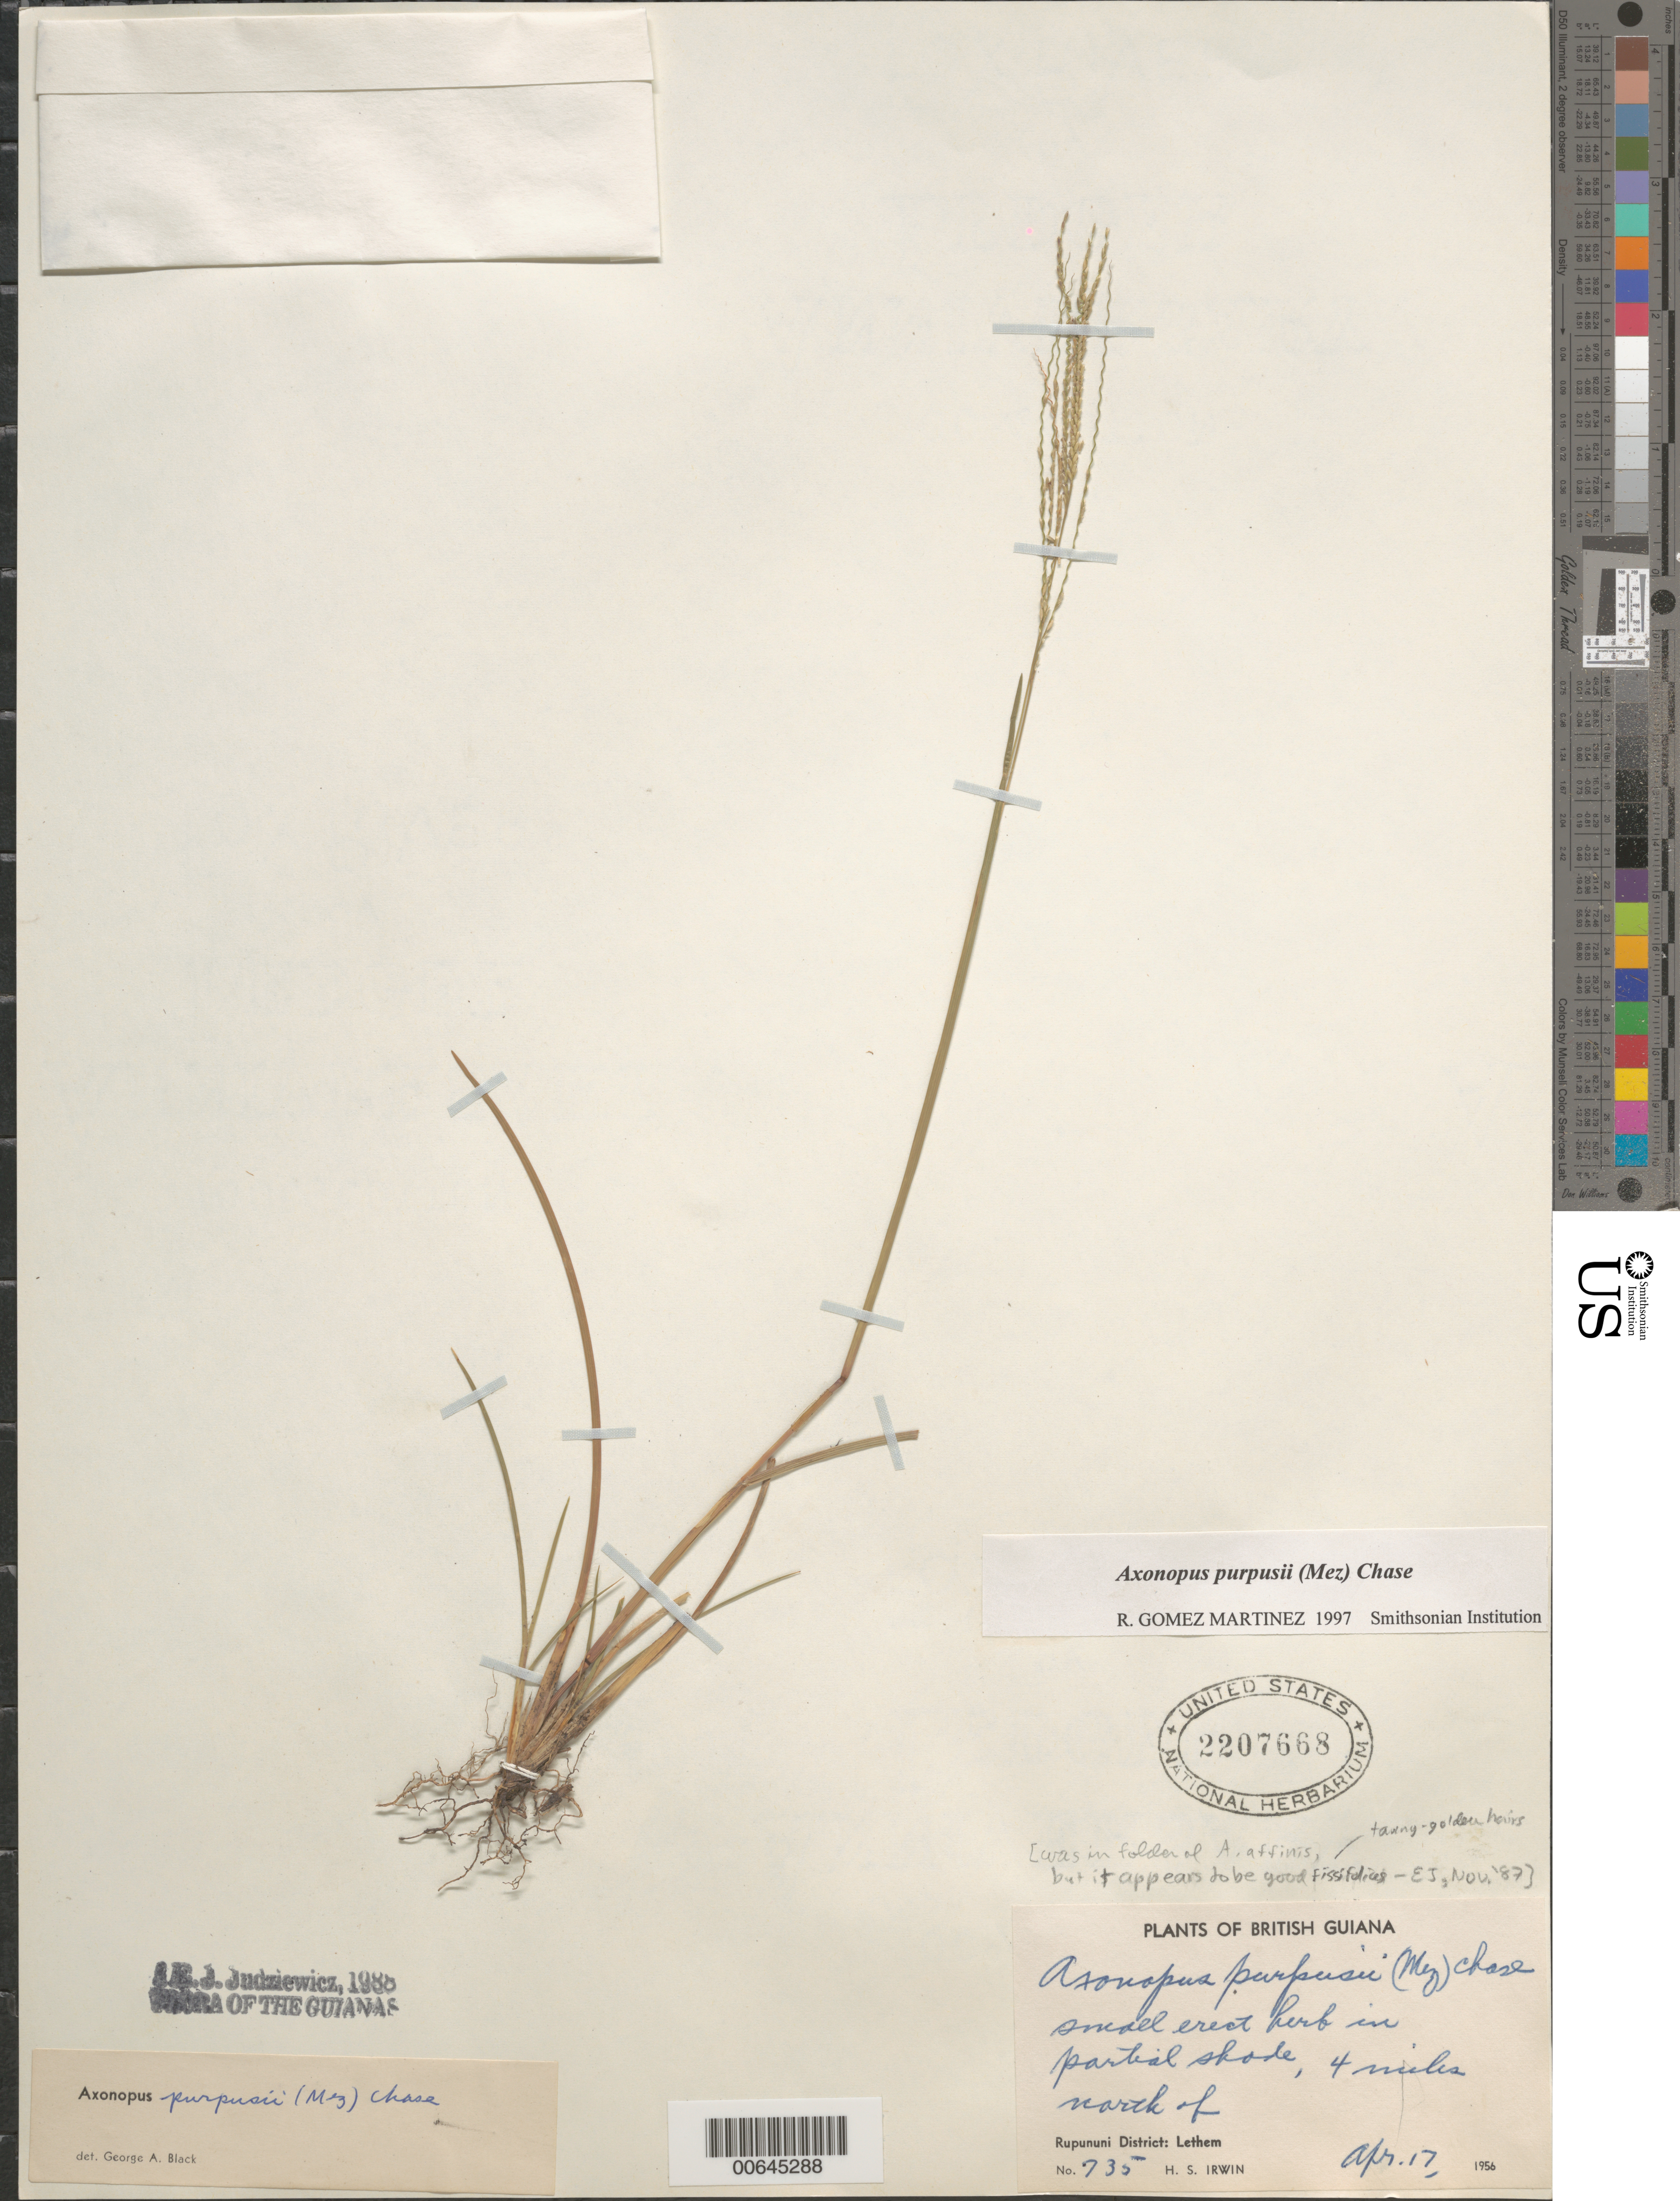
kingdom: Plantae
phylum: Tracheophyta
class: Liliopsida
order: Poales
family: Poaceae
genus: Axonopus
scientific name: Axonopus purpusii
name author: (Mez) Chase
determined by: Gomez Martinez, R.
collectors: H. Irwin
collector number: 735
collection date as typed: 20-Oct-54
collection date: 1954-10-20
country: Guyana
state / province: U. Takutu-U. Essequibo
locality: Rupununi Dist., 4 mi. N of Lethem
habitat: Partial shade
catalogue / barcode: US 2207668